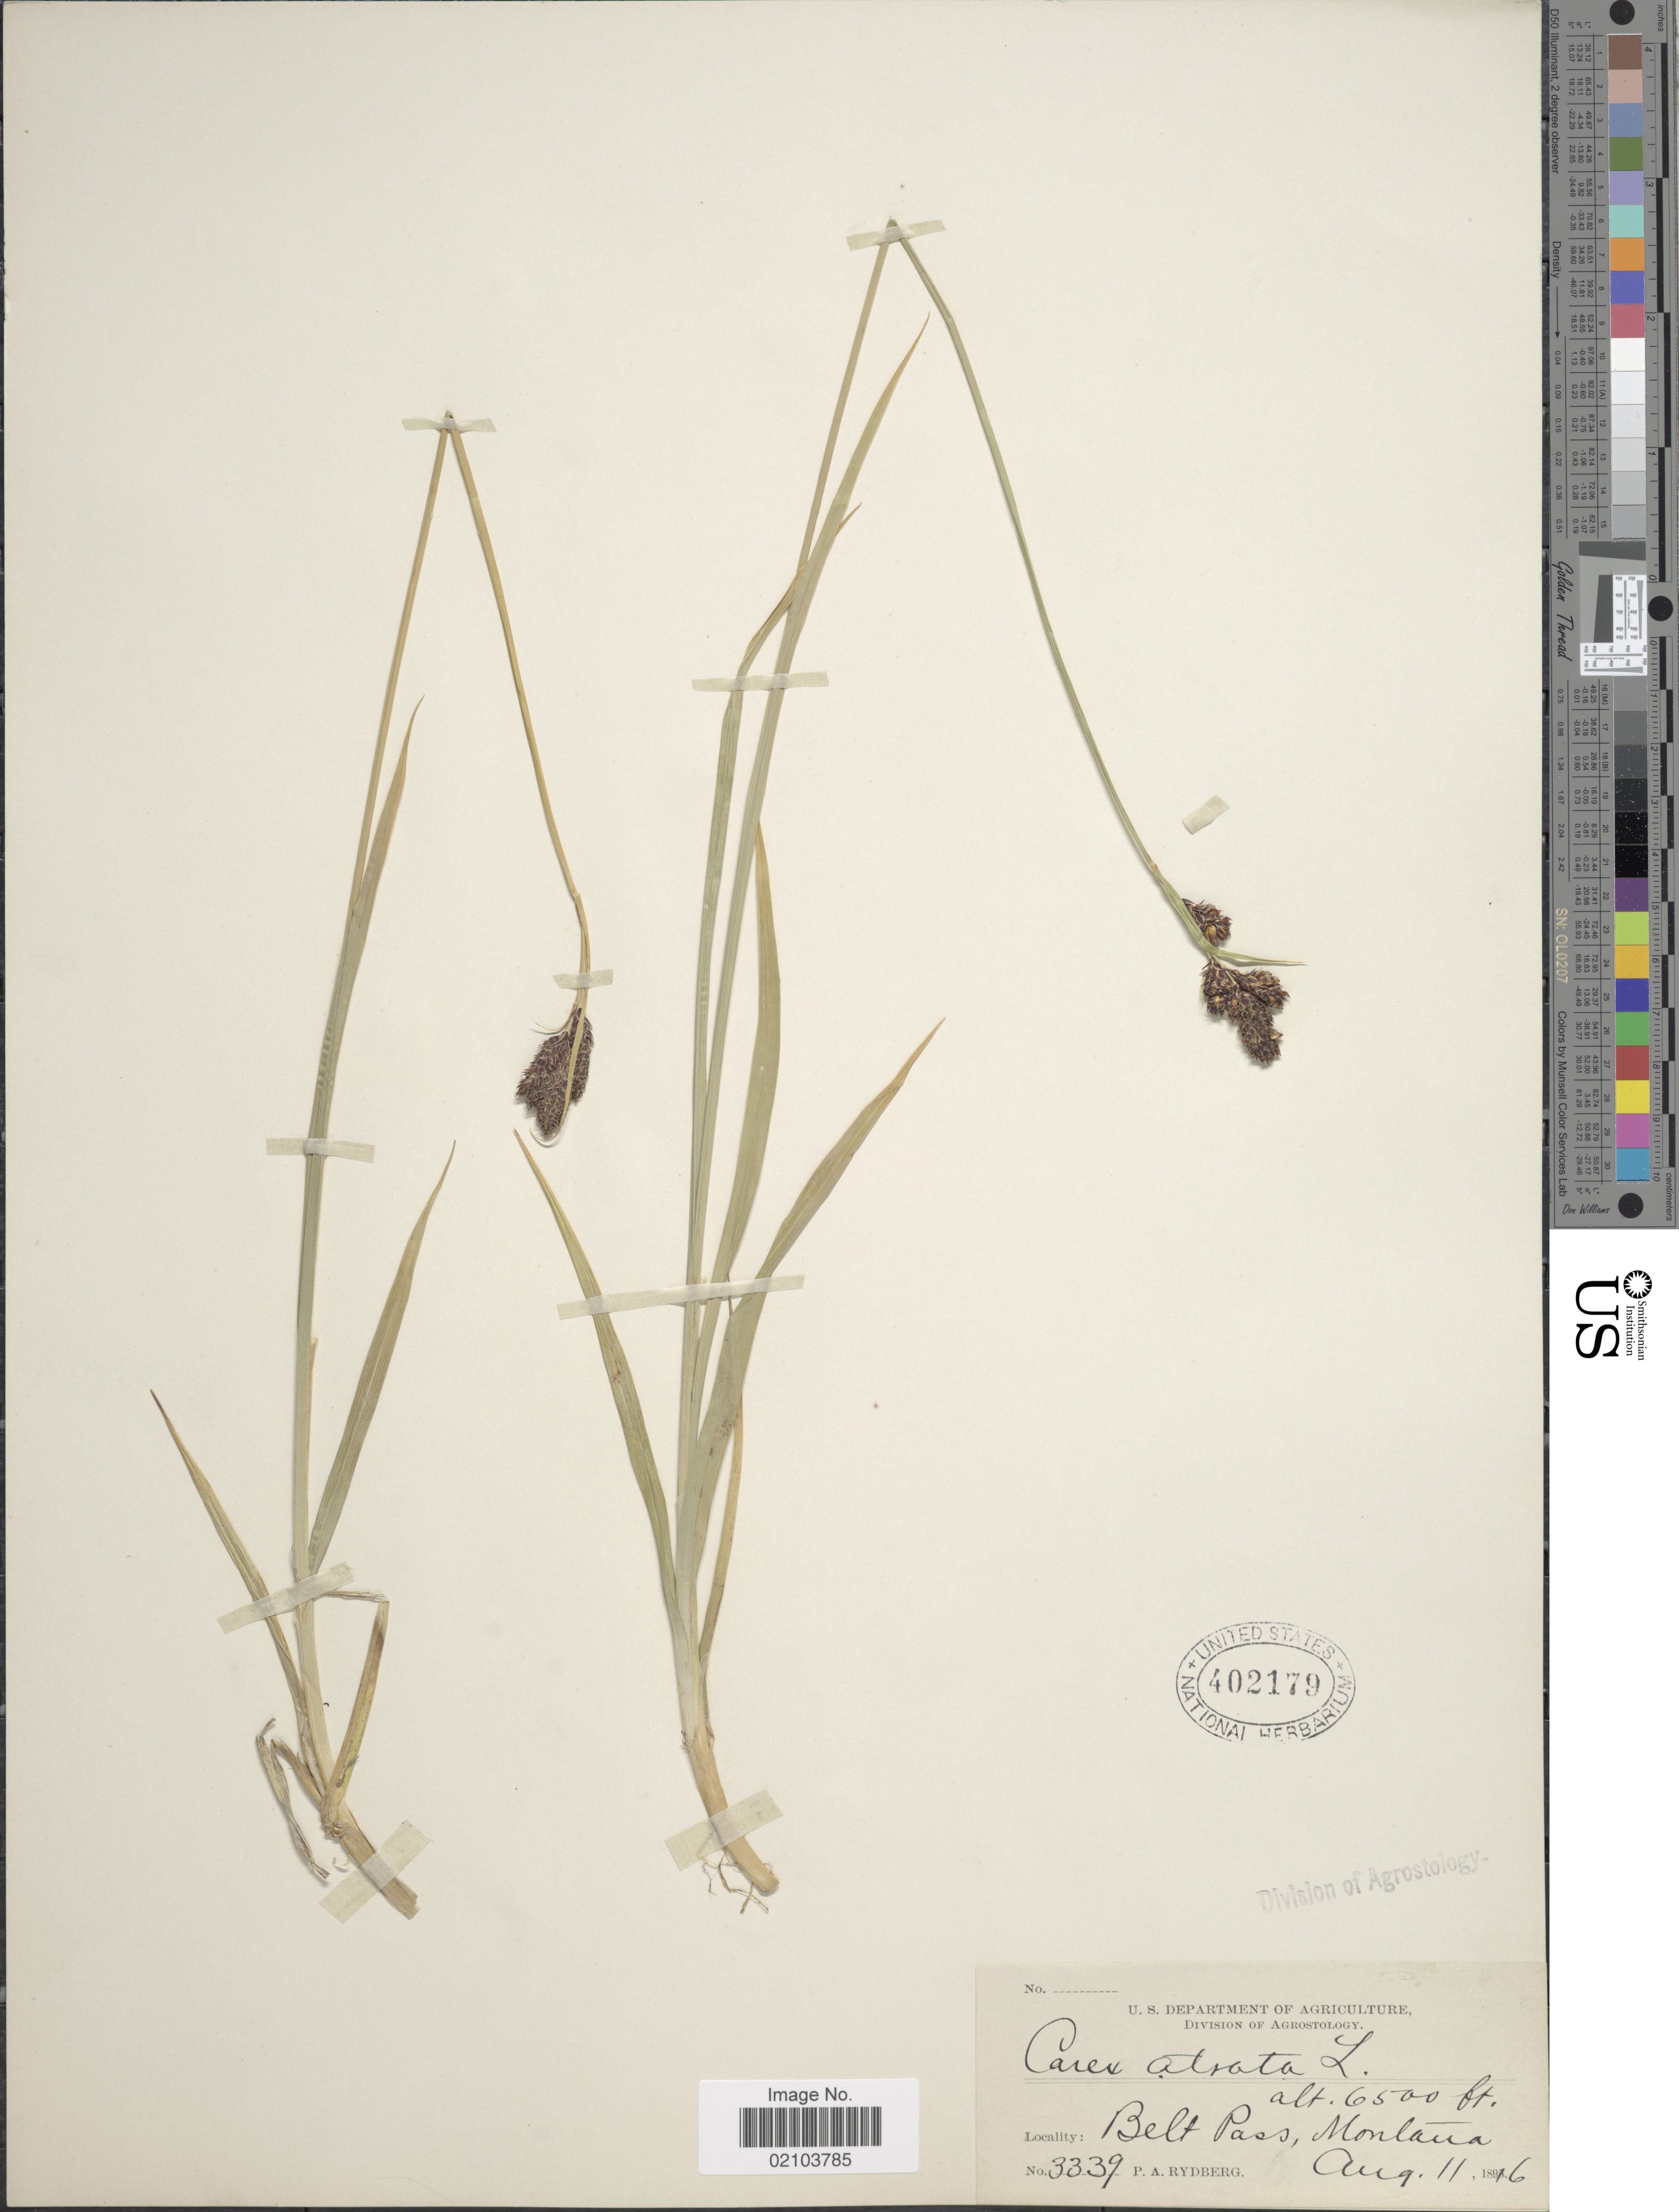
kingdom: Plantae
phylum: Tracheophyta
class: Liliopsida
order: Poales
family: Cyperaceae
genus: Carex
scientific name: Carex atrata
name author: L.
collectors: P. A. Rydberg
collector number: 3339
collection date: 1896-08-11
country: United States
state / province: Montana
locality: Belt Pass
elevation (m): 1981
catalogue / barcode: US 402179